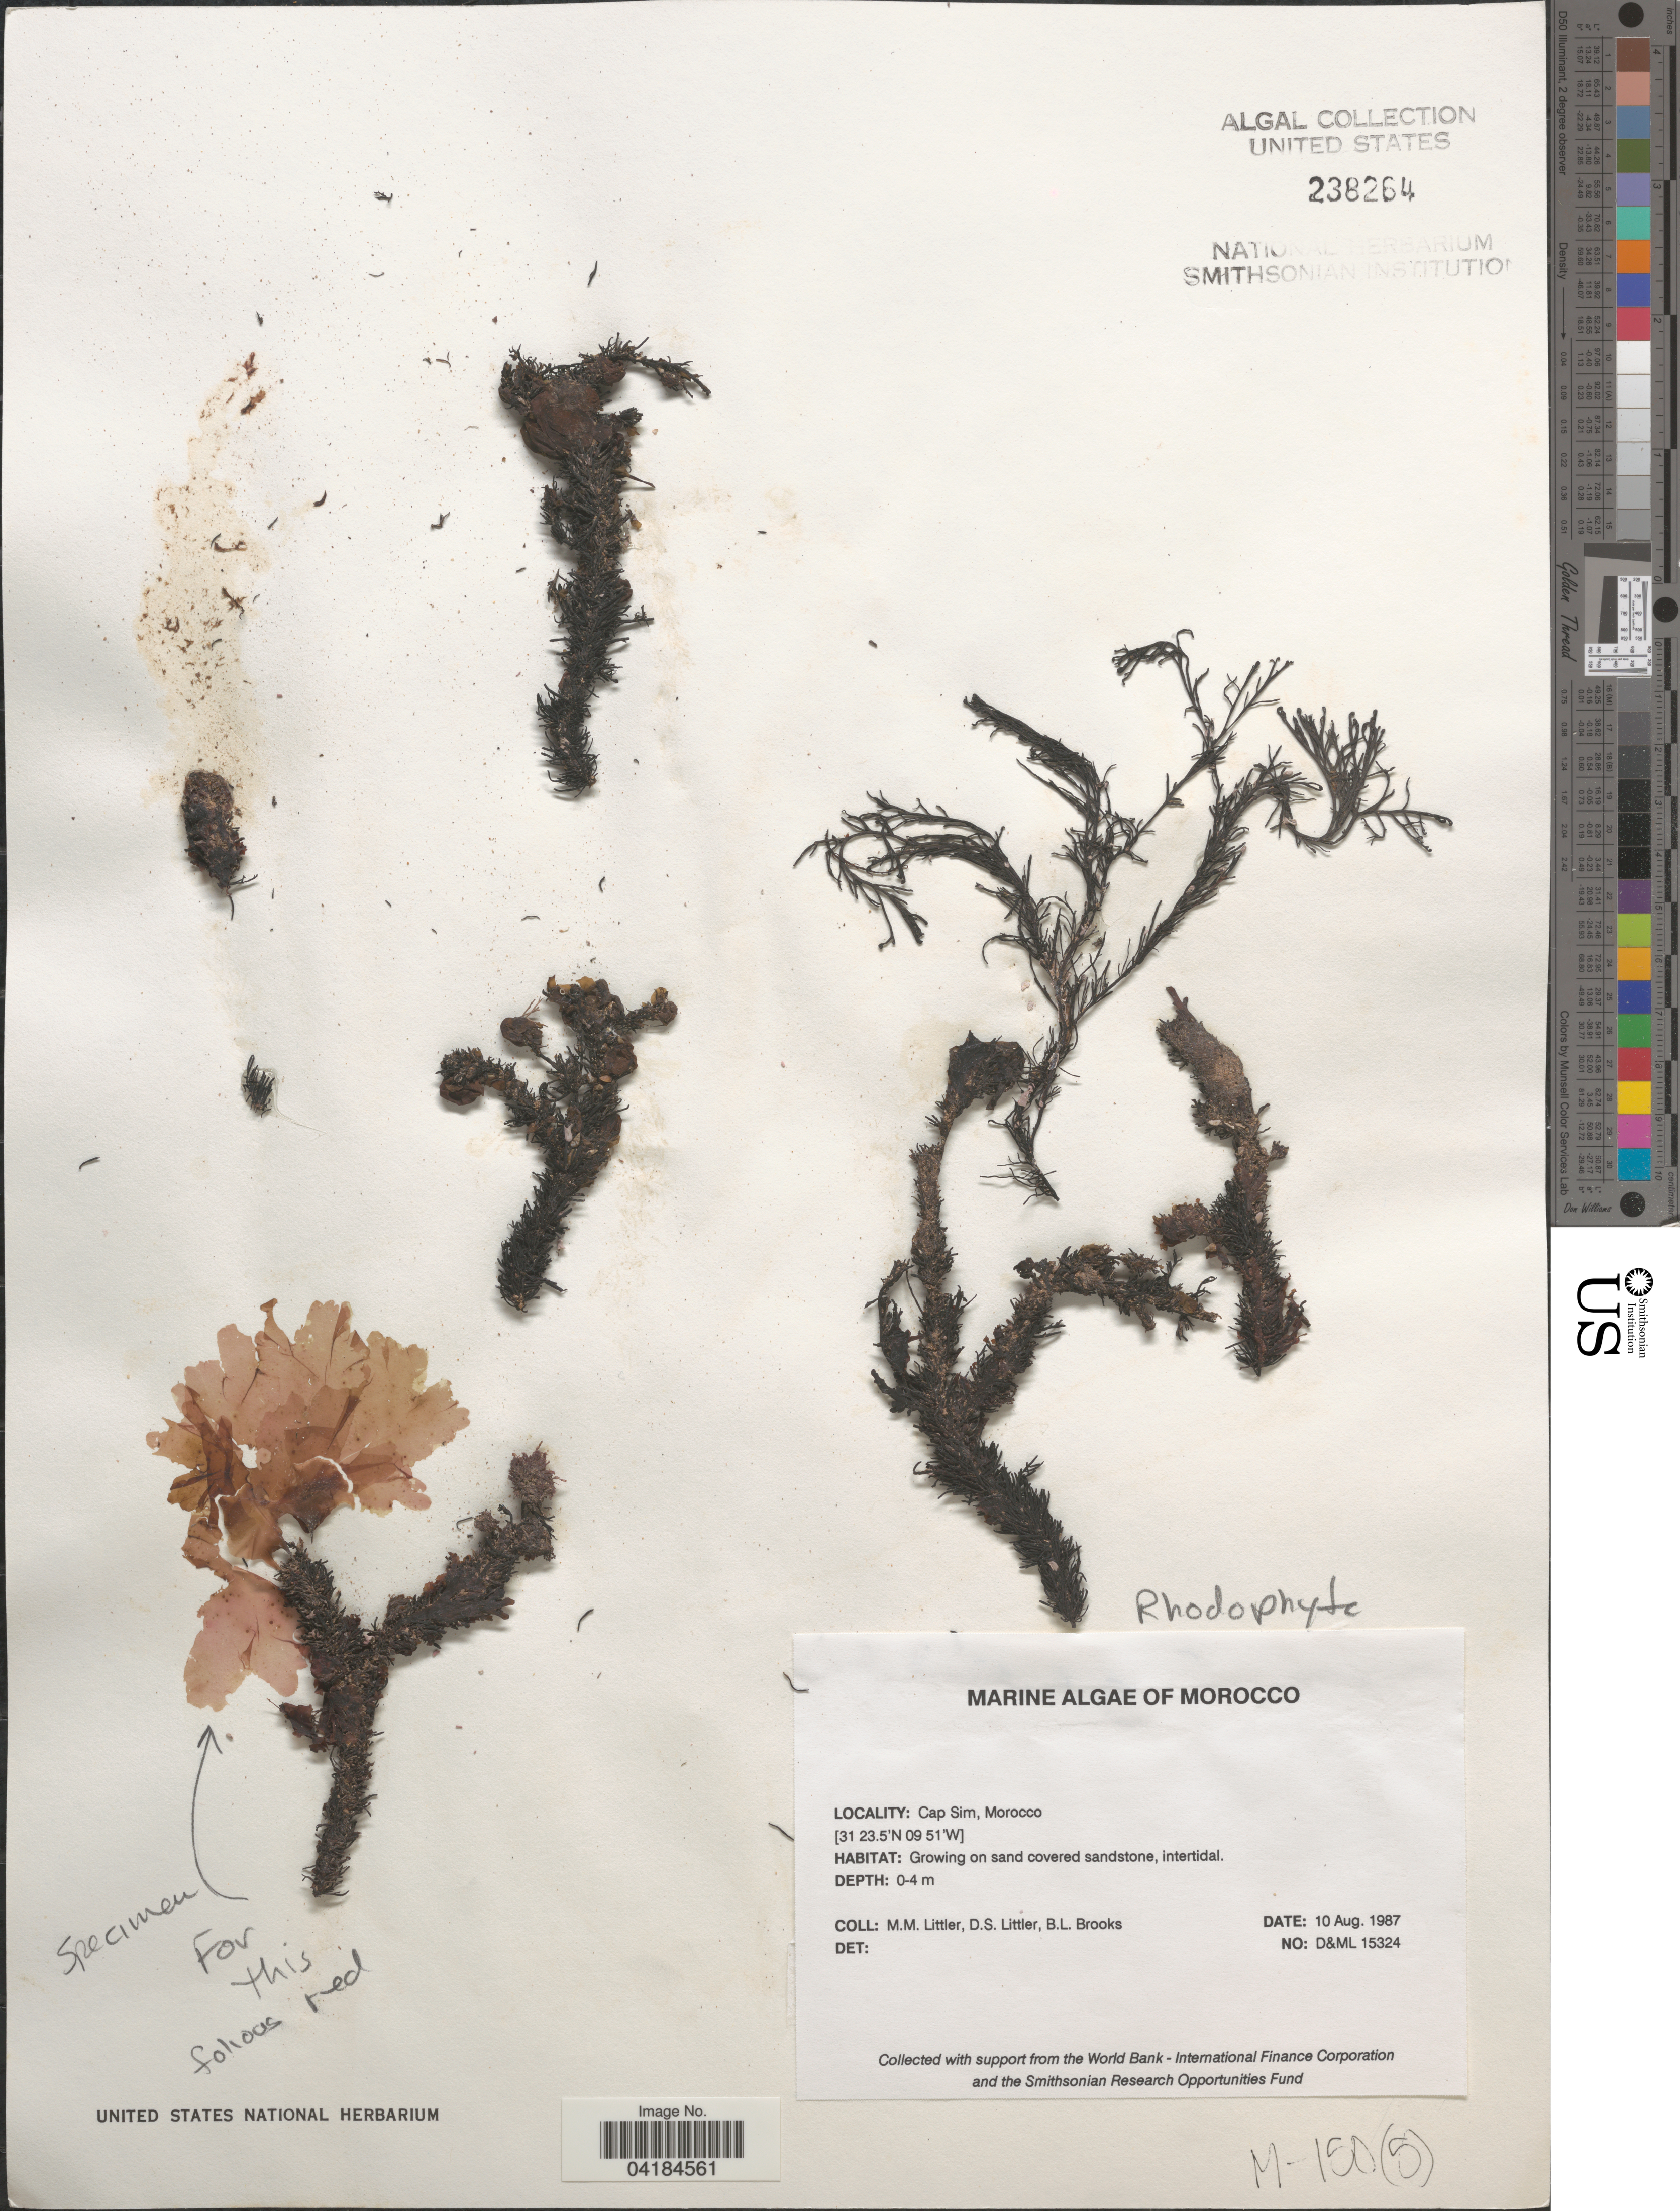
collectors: D. S. Littler & B. Brooks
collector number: D&ML15324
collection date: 1987-08-10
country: Morocco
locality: Cap Sim.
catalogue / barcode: US 238264